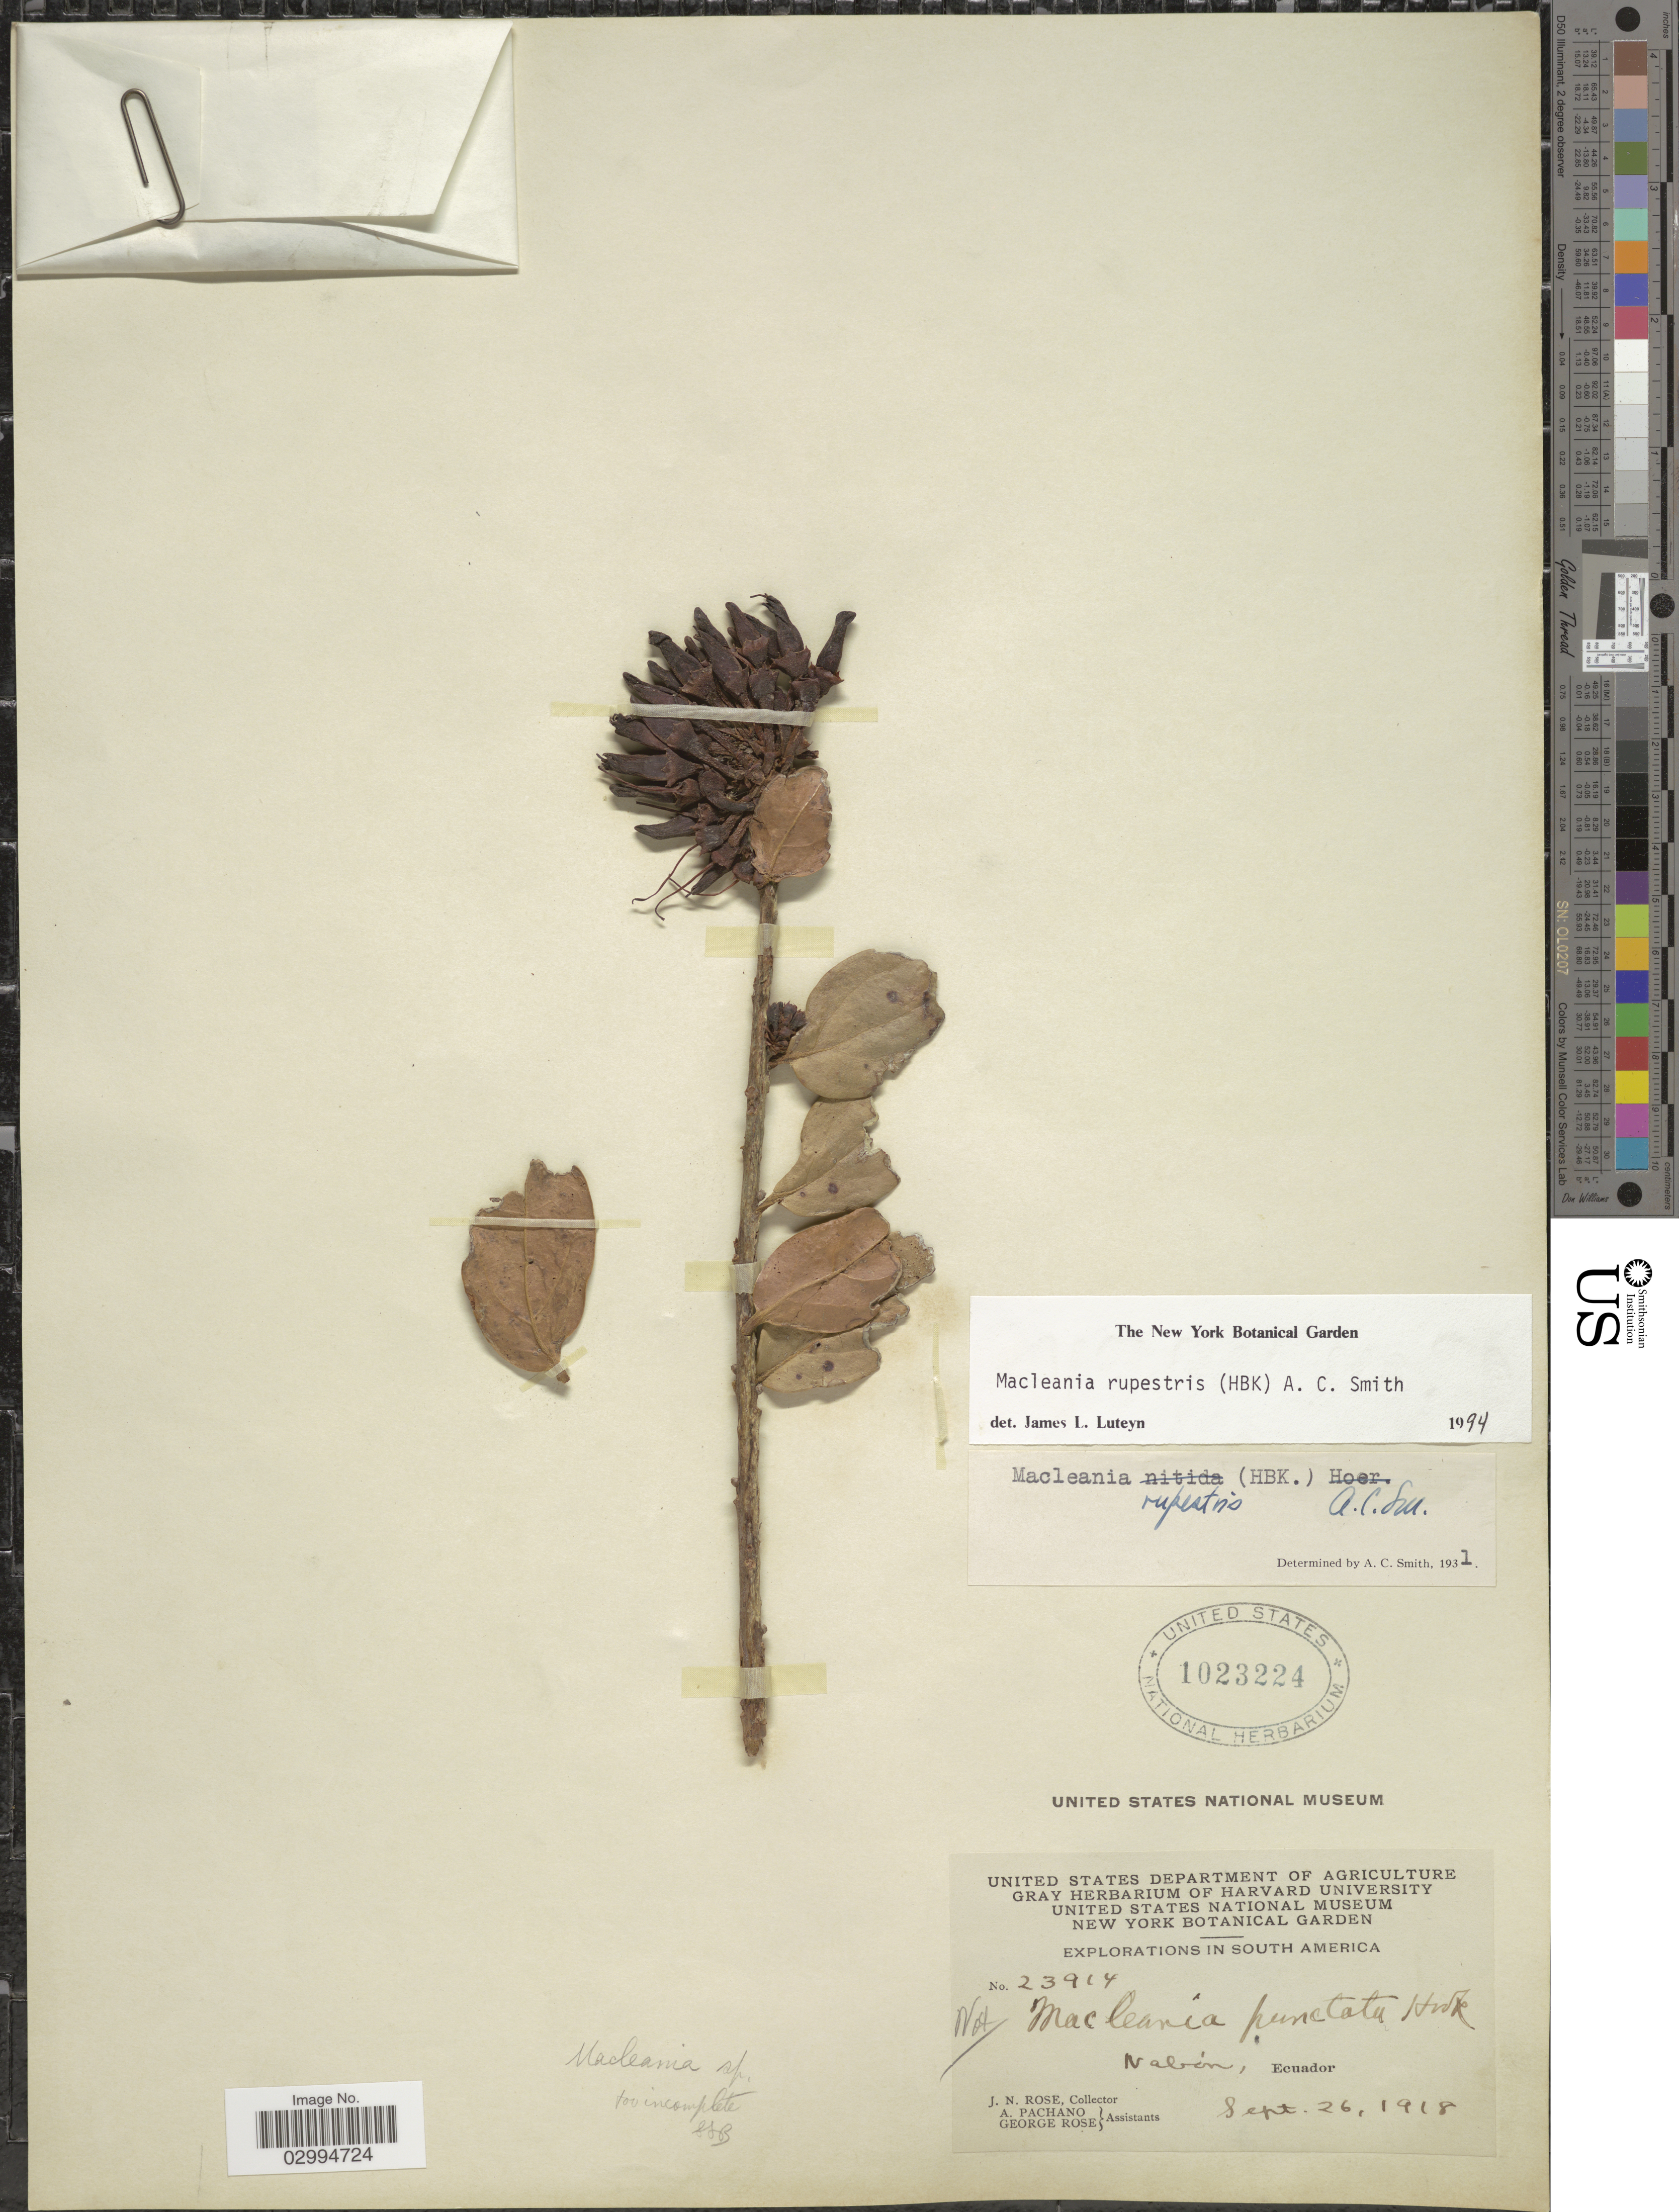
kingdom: Plantae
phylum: Tracheophyta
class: Magnoliopsida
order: Ericales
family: Ericaceae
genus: Macleania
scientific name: Macleania rupestris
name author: (Kunth) A.C. Sm.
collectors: J. N. Rose, A. Pachano & G. Rose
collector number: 23914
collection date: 1918-09-26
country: Ecuador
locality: Nabon.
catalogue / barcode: US 1023224